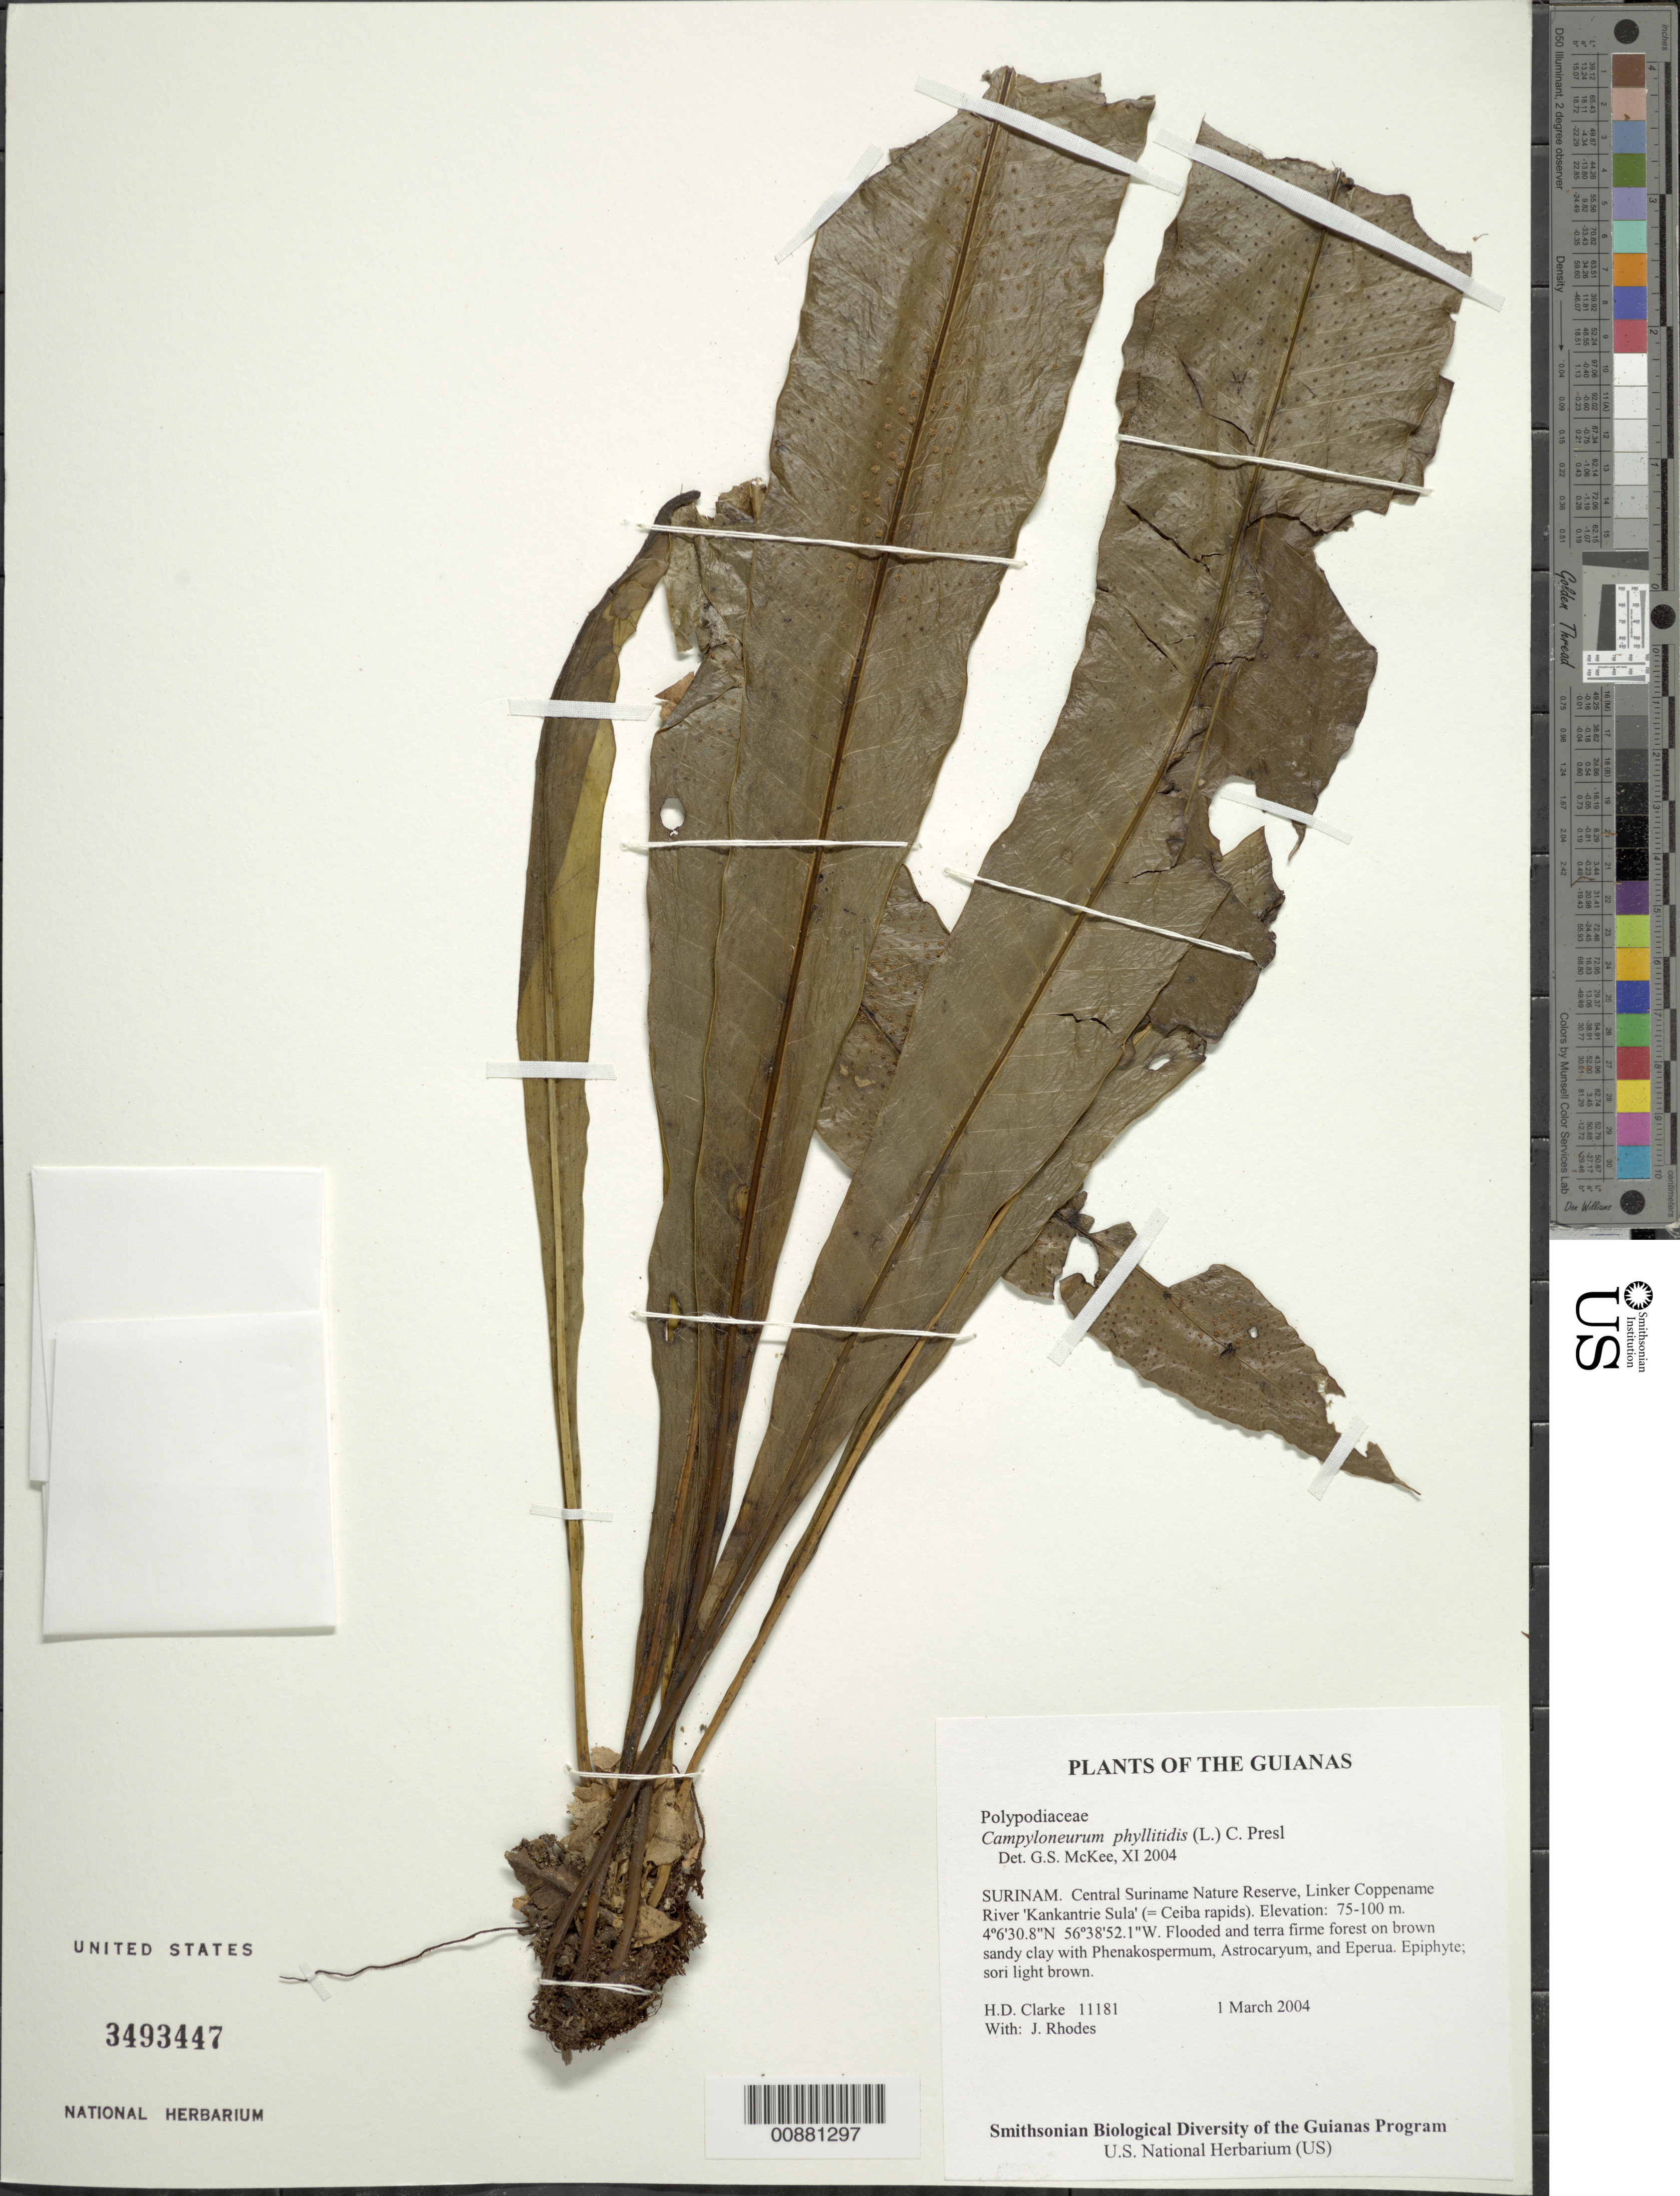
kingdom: Plantae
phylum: Tracheophyta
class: Polypodiopsida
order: Polypodiales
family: Polypodiaceae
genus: Campyloneurum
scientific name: Campyloneurum phyllitidis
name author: (L.) C. Presl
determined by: McKee, G. S., (US), NMNH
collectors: H. D. Clarke & J. Rhodes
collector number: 11181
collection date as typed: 1 March 2004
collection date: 2004-03-01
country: Suriname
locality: Central Suriname Nature Reserve, Linker Coppename River 'Kankantrie Sula' (= Ceiba rapids)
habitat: Flooded and terra firme forest on brown sandy clay with Phenakospermum, Astrocaryum, and Eperua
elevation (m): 75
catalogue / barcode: US 3493447